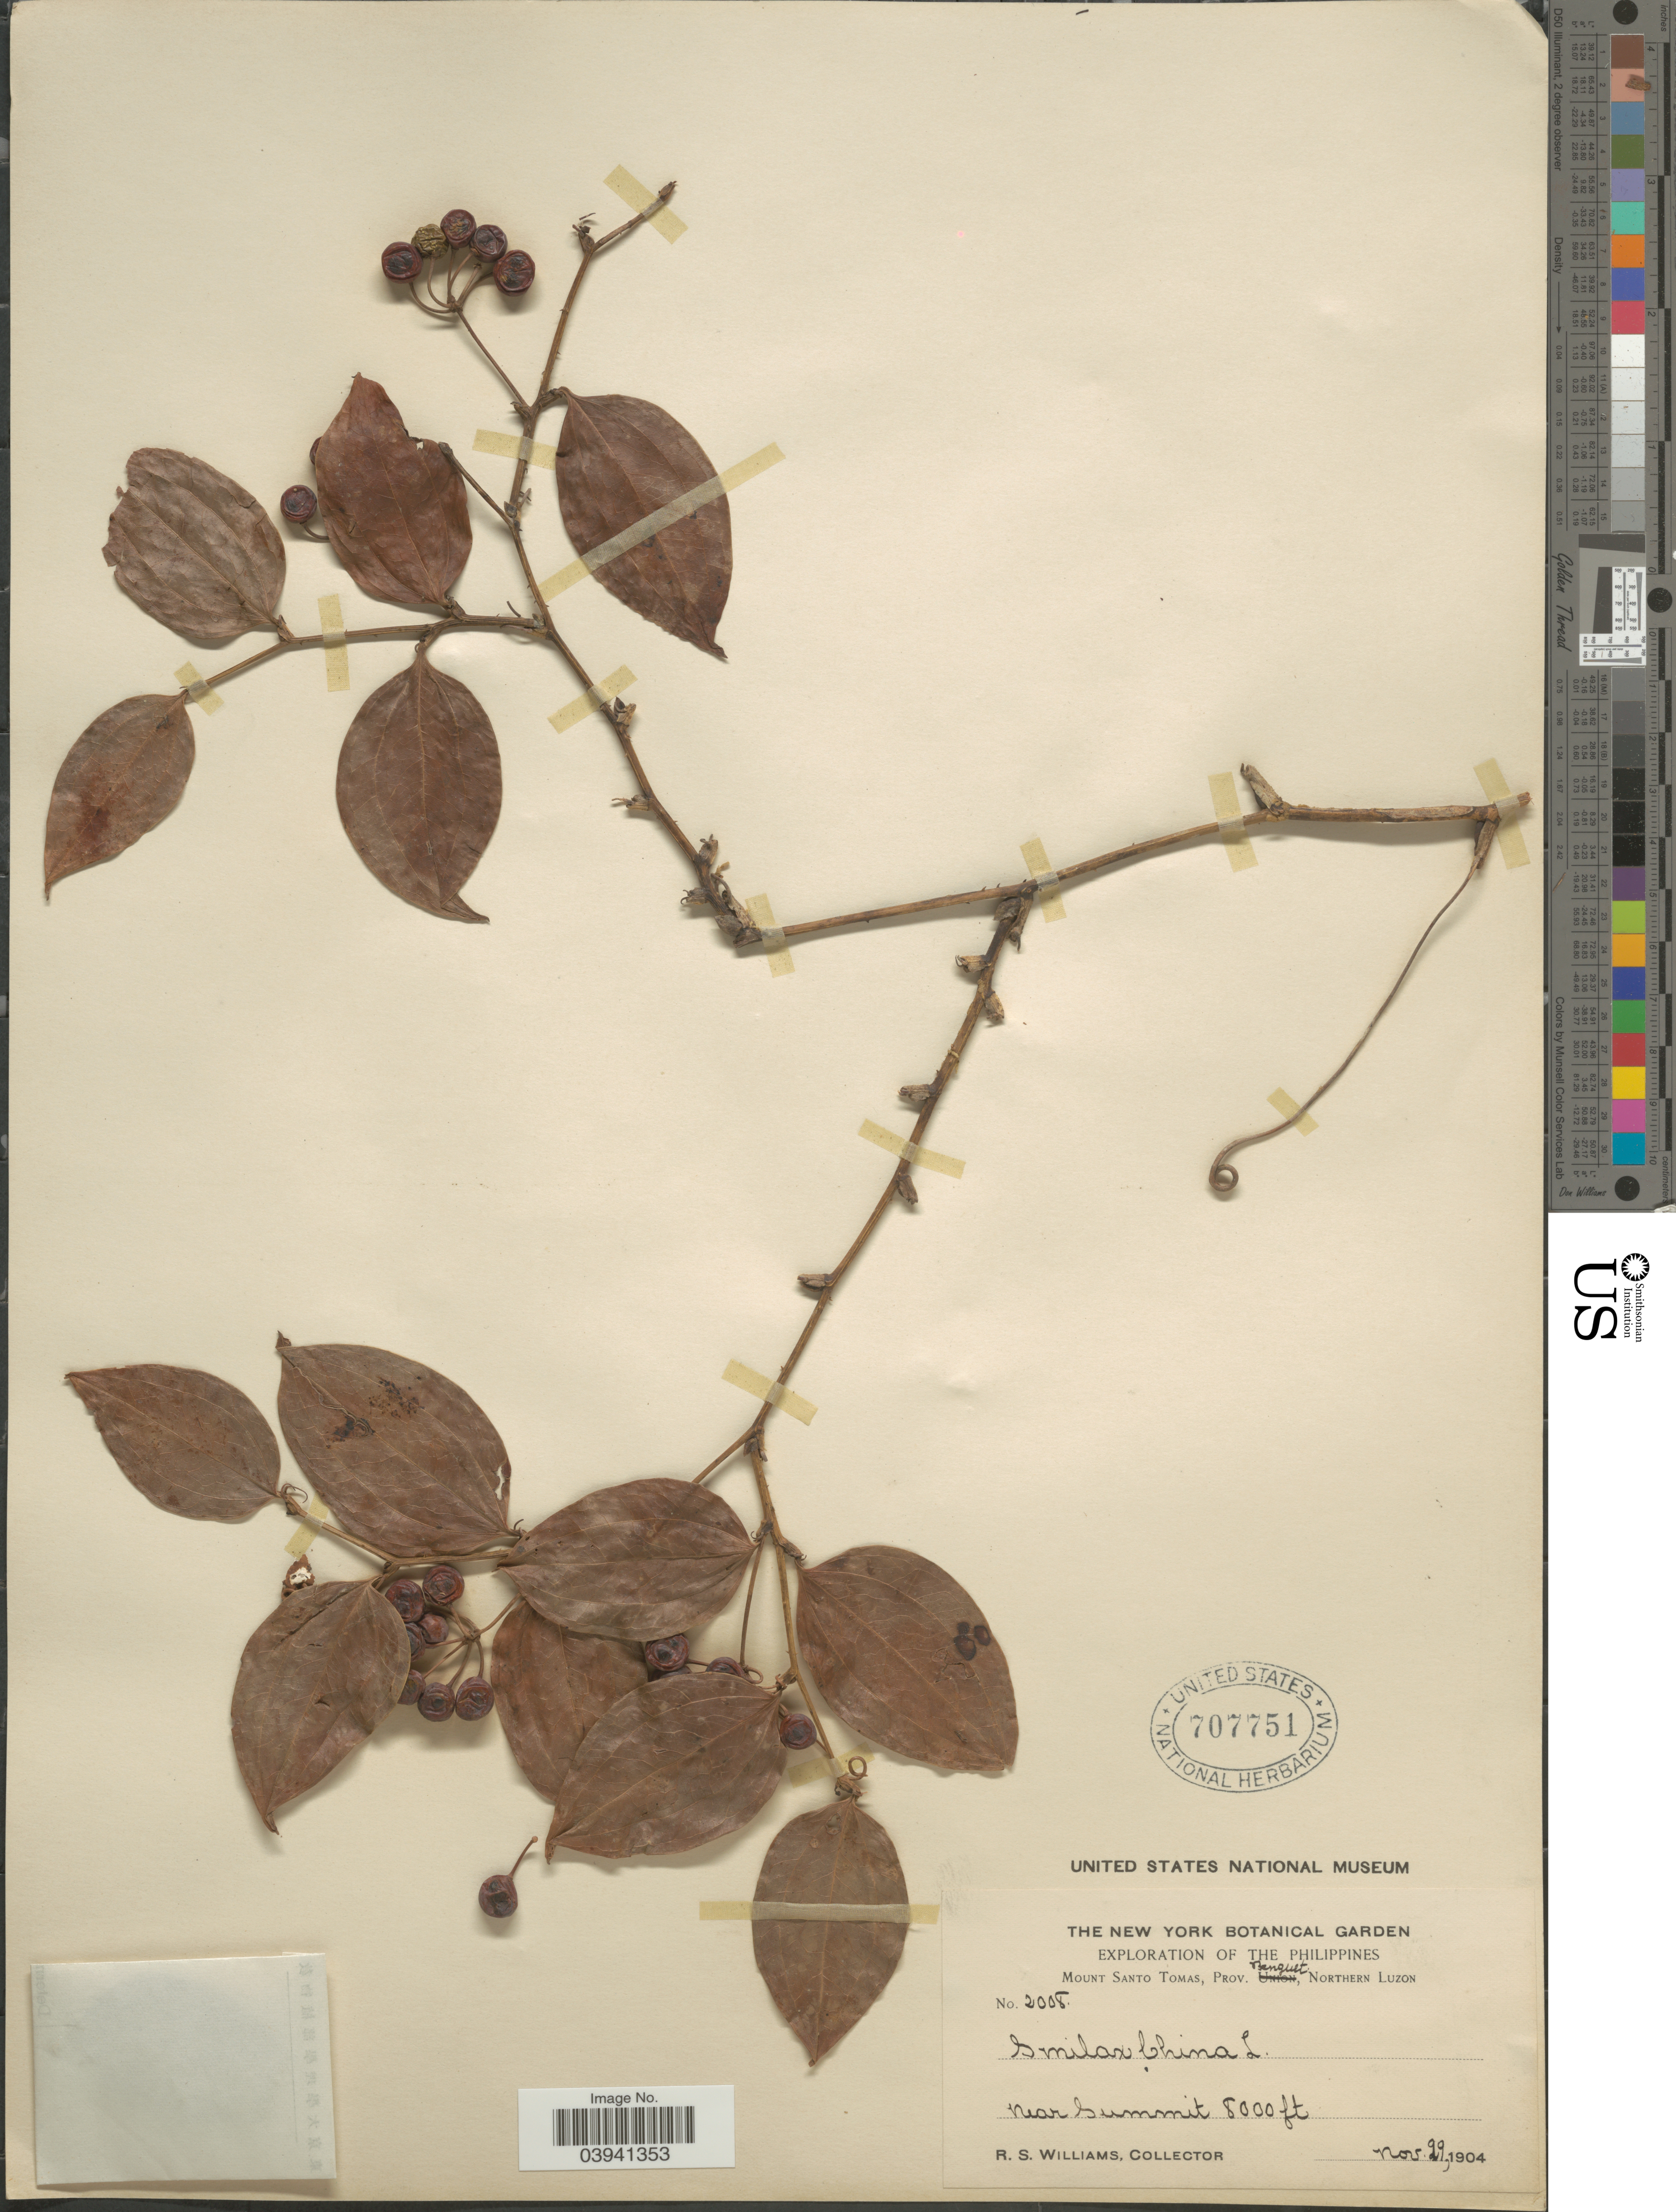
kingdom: Plantae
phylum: Tracheophyta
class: Liliopsida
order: Liliales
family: Smilacaceae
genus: Smilax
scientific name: Smilax china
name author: L.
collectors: R. S. Williams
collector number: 2008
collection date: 1904-11-29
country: Philippines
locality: Mount Santo Tomas, Prov. Benguet, Northern Luzon. Near Summit.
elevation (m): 2438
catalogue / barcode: US 707751